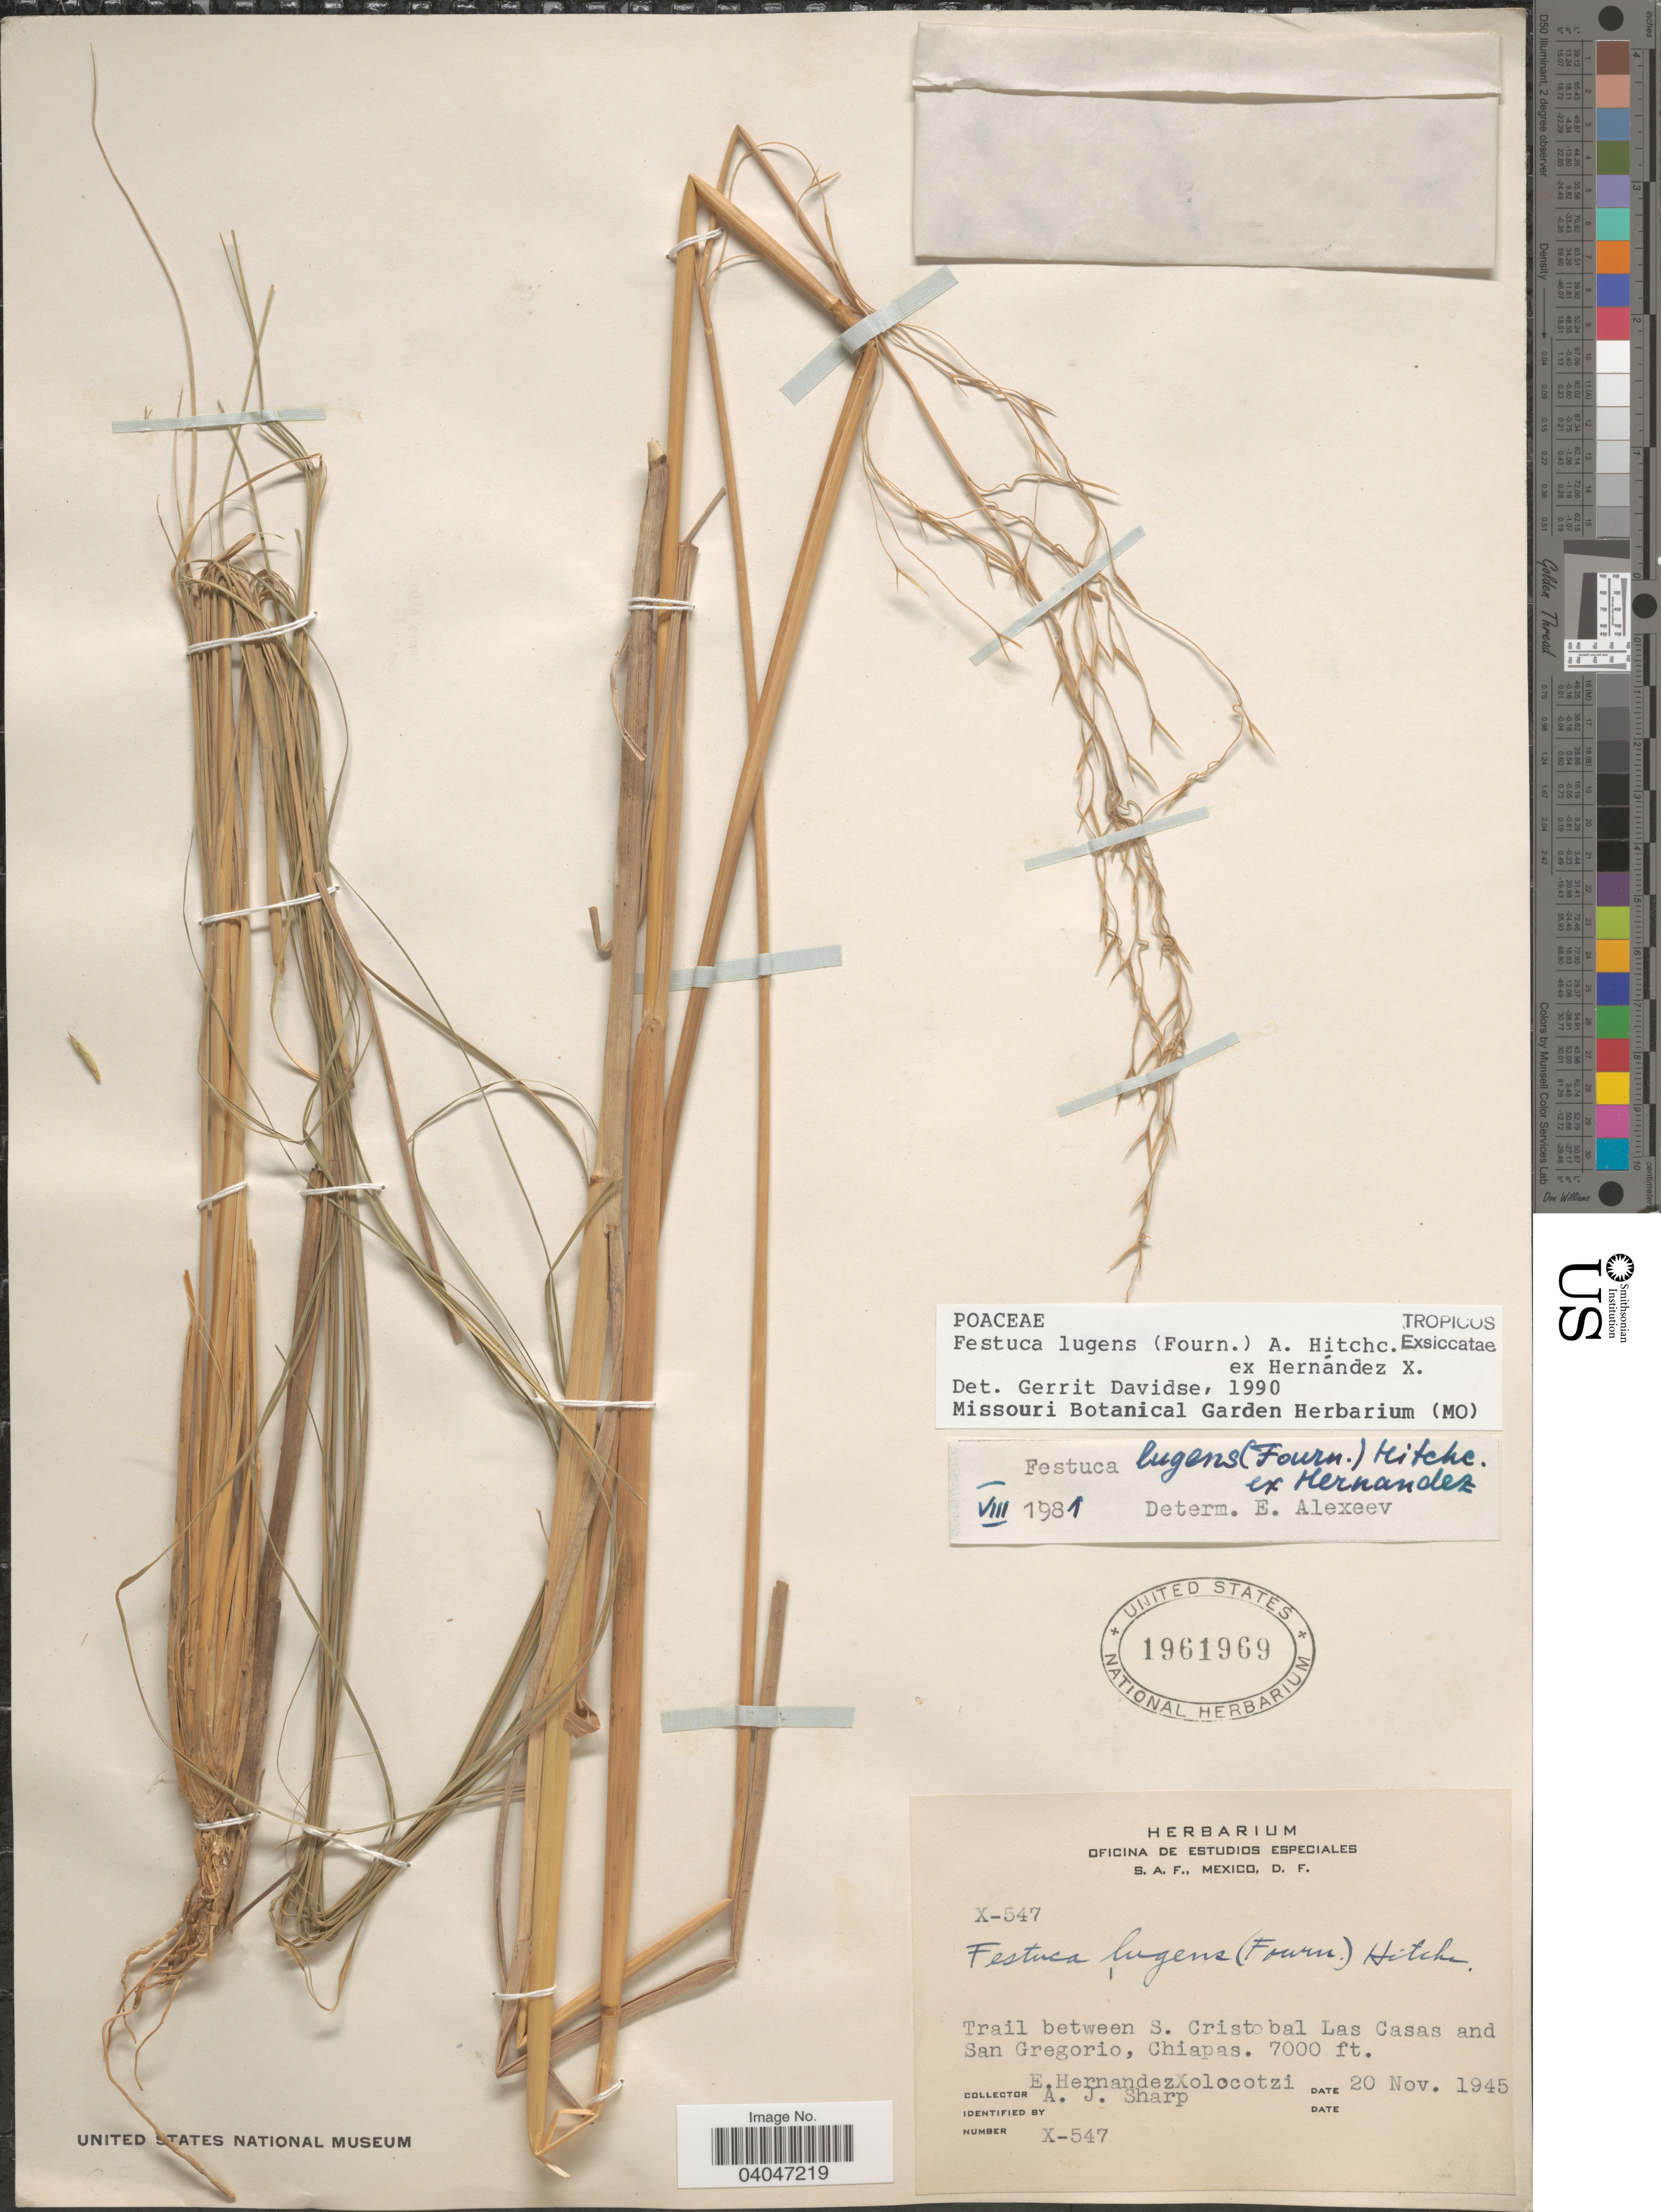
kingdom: Plantae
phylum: Tracheophyta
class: Liliopsida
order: Poales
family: Poaceae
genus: Festuca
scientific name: Festuca lugens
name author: (E. Fourn.) Hitchc. ex Hern.-Xol.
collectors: E. I. Hernández-X. & A. J. Sharp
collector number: X-547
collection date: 1945-11-20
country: Mexico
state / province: Chiapas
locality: Trail between S. Cristobal Las Casas and San Gregorio.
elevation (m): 2134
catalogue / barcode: US 1961969